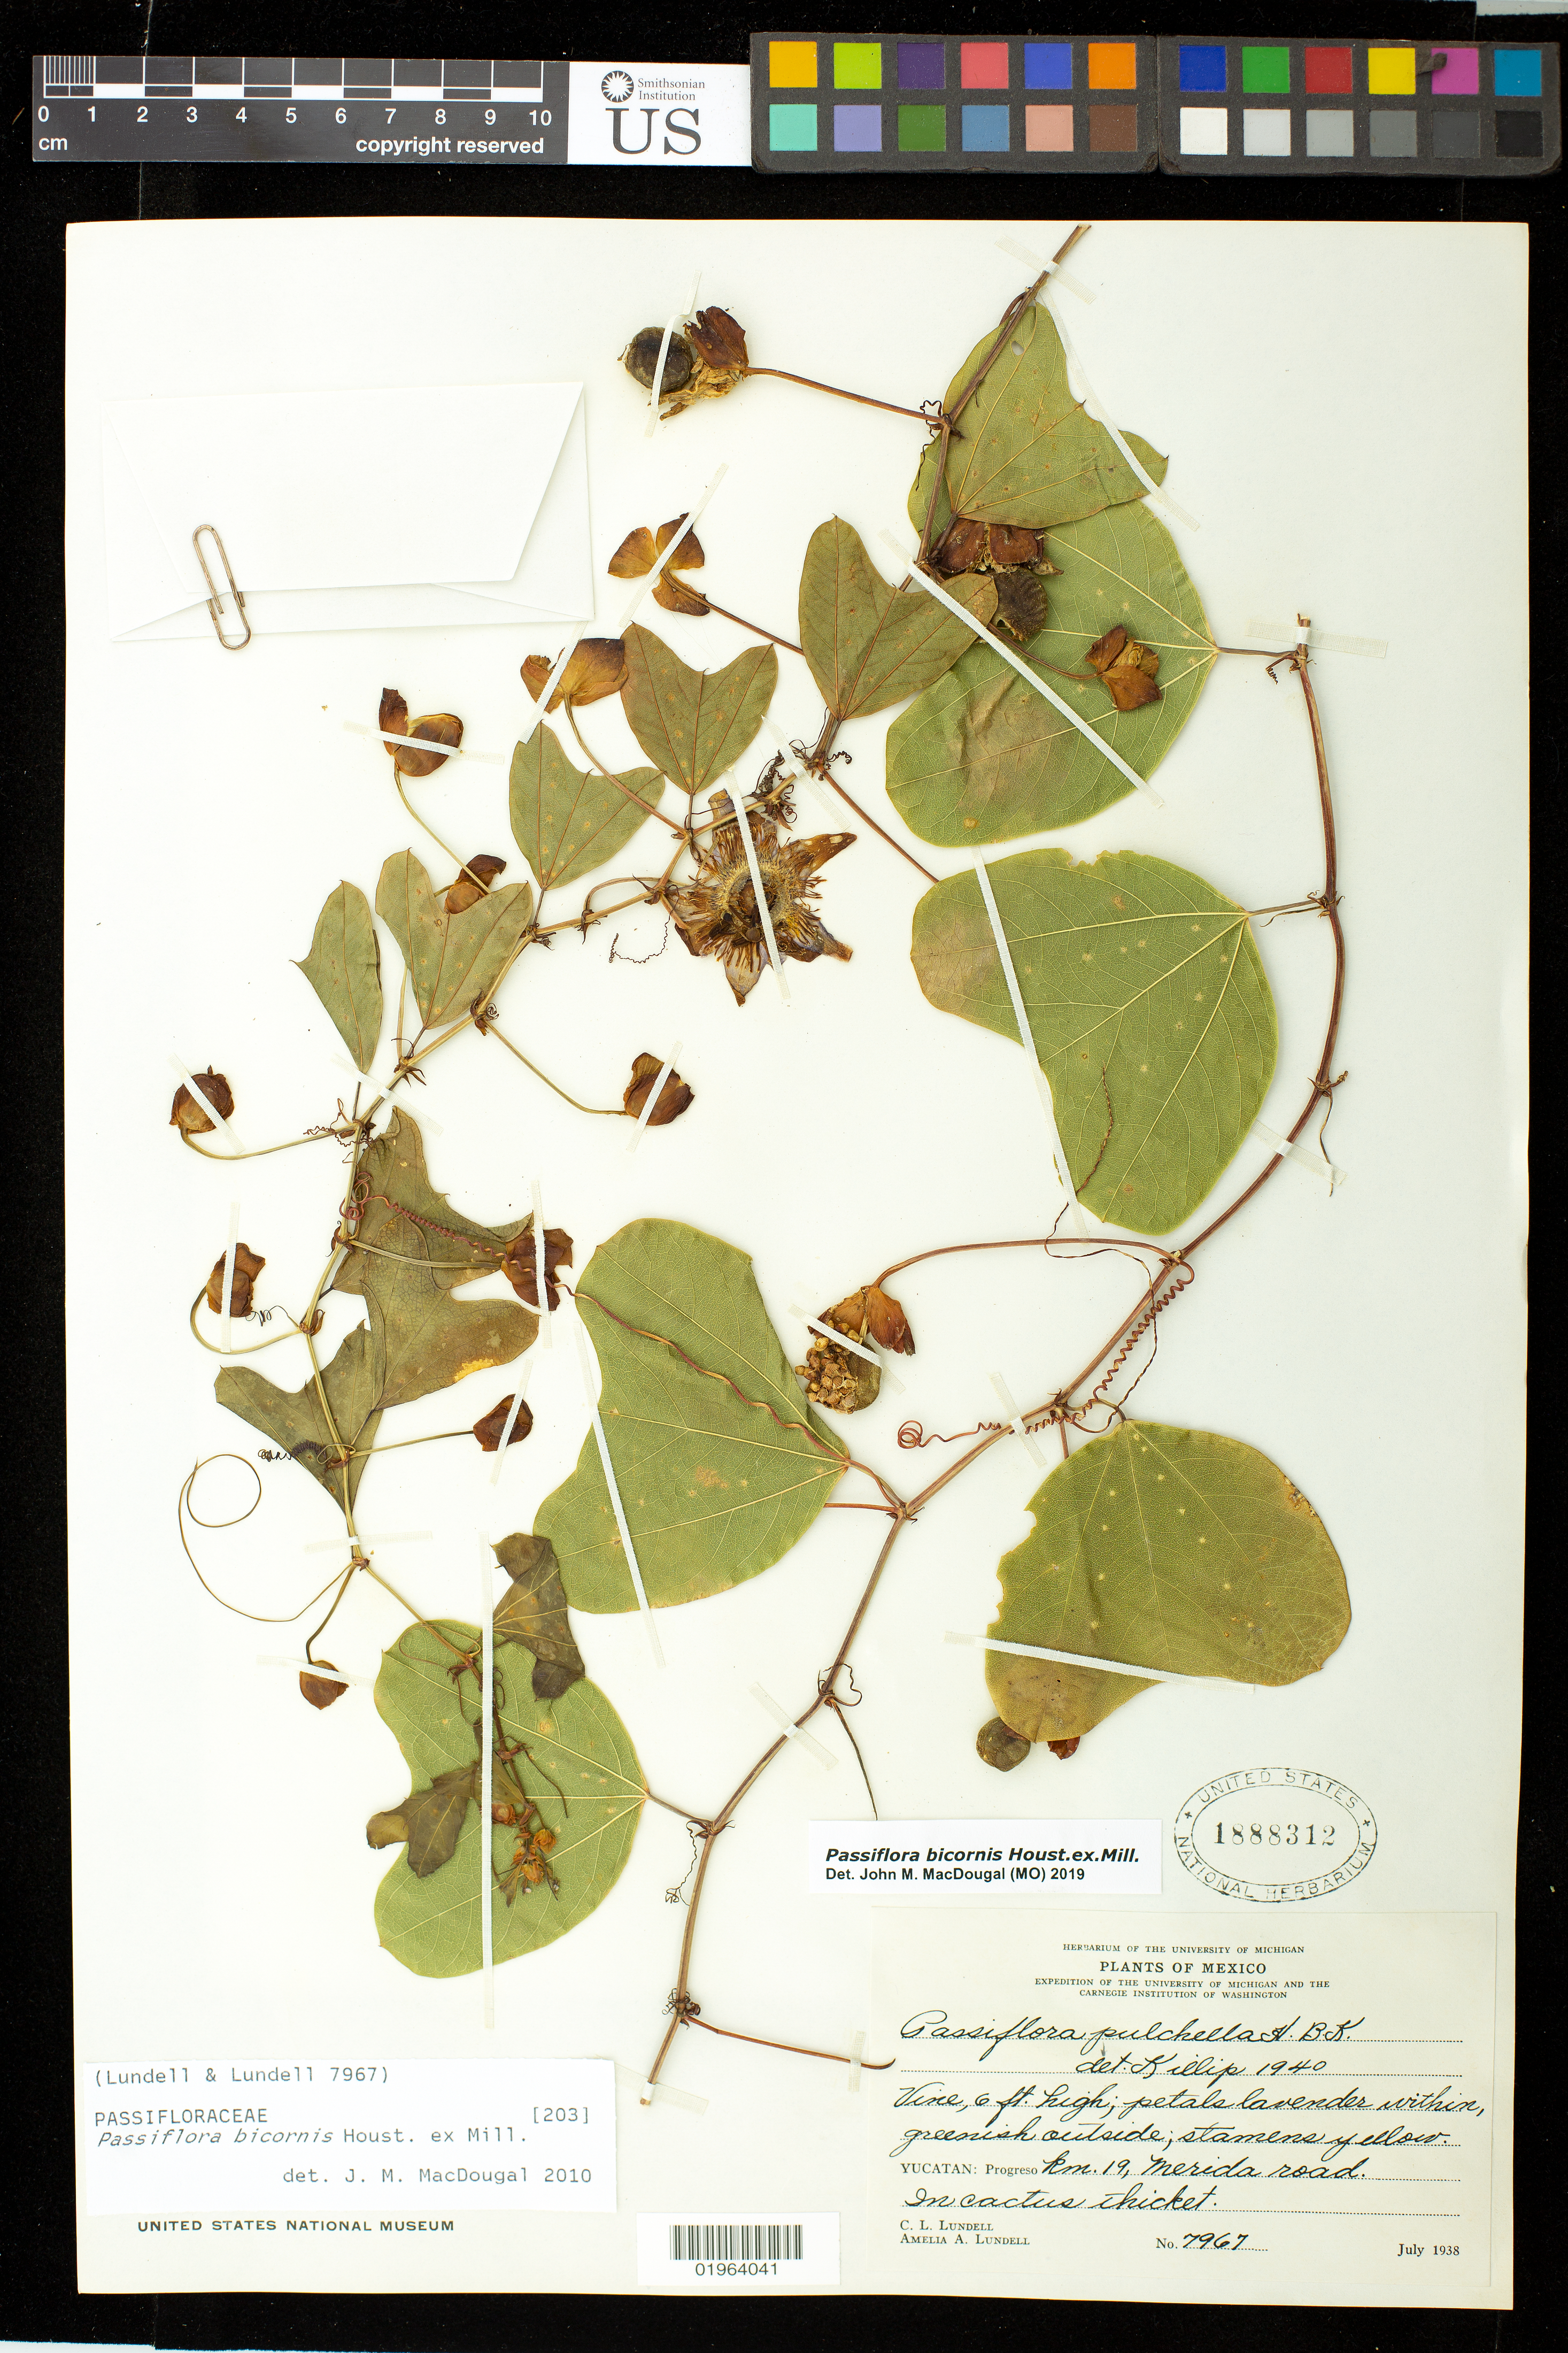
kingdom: Plantae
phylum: Tracheophyta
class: Magnoliopsida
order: Malpighiales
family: Passifloraceae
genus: Passiflora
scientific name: Passiflora bicornis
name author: Houst. ex Mill.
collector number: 7967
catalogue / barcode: US 1888312